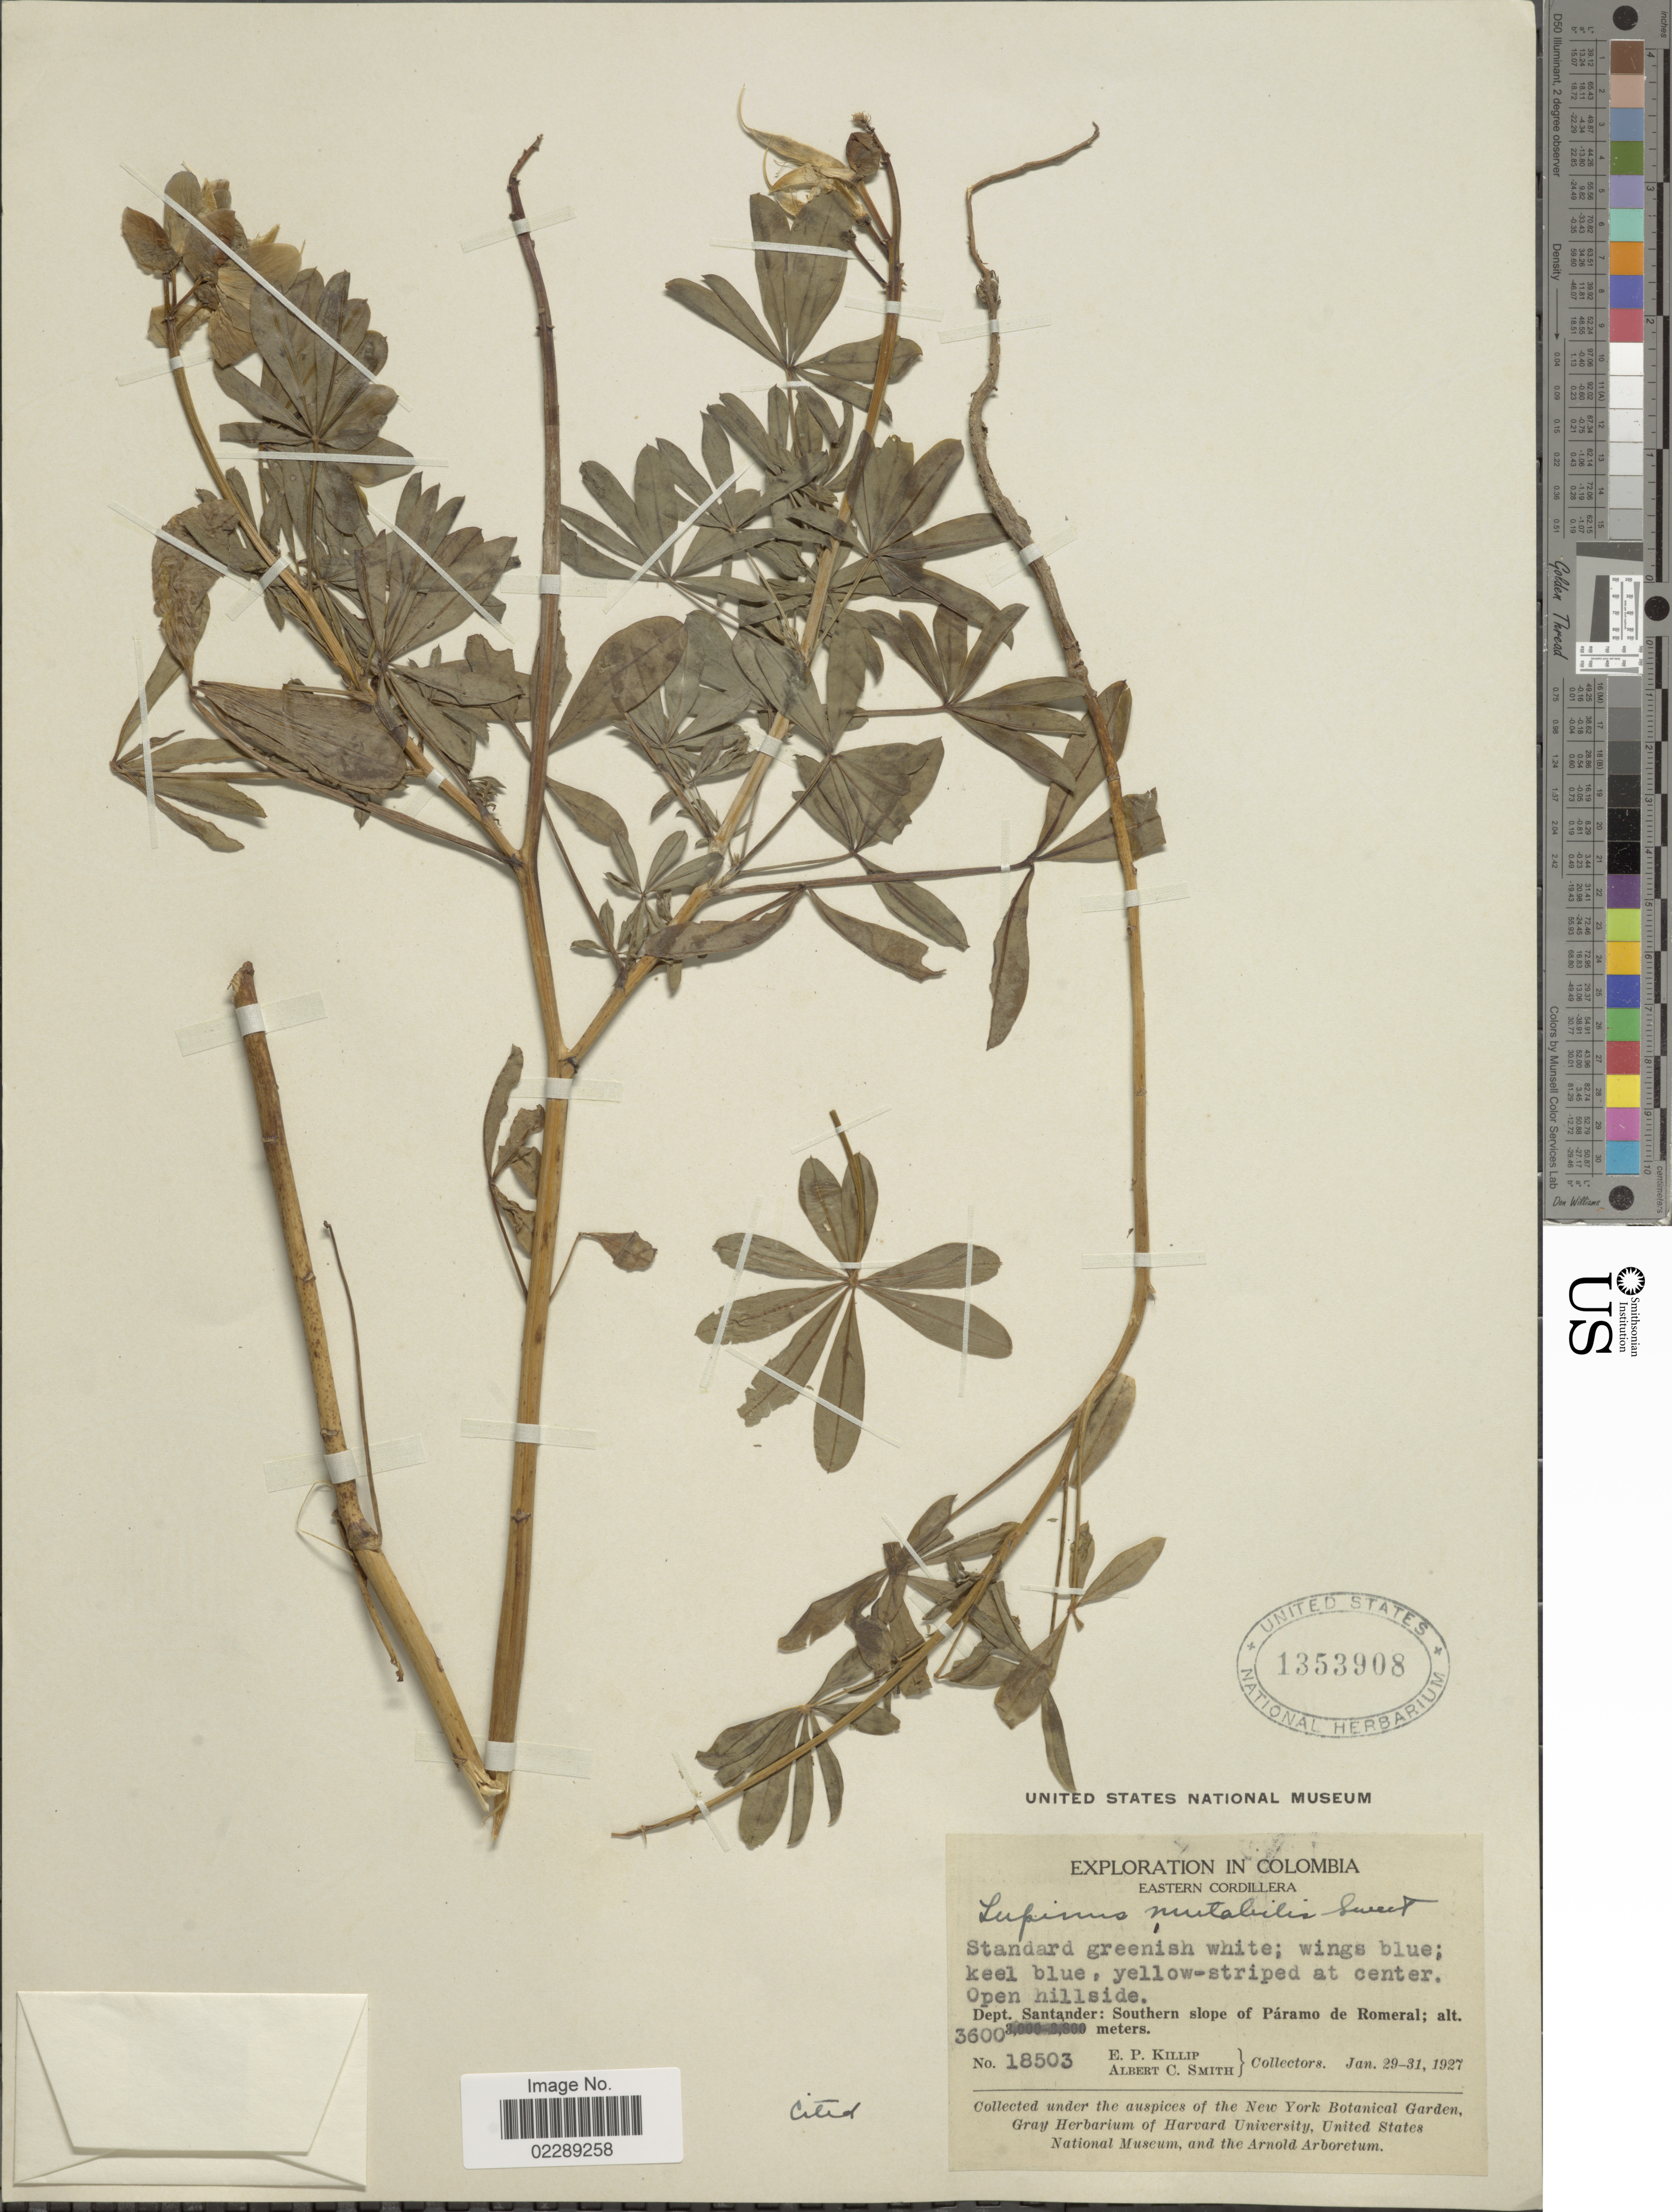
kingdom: Plantae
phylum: Tracheophyta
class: Magnoliopsida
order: Fabales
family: Fabaceae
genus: Lupinus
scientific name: Lupinus mutabilis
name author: Sweet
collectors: E. P. Killip & A. C. Smith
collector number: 18503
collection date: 1927-01-29/1927-01-31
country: Colombia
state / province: Santander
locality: Eastern Cordillera. Dept. Santander: Southern slope of Páramo de Romeral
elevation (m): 3600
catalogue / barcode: US 1353908